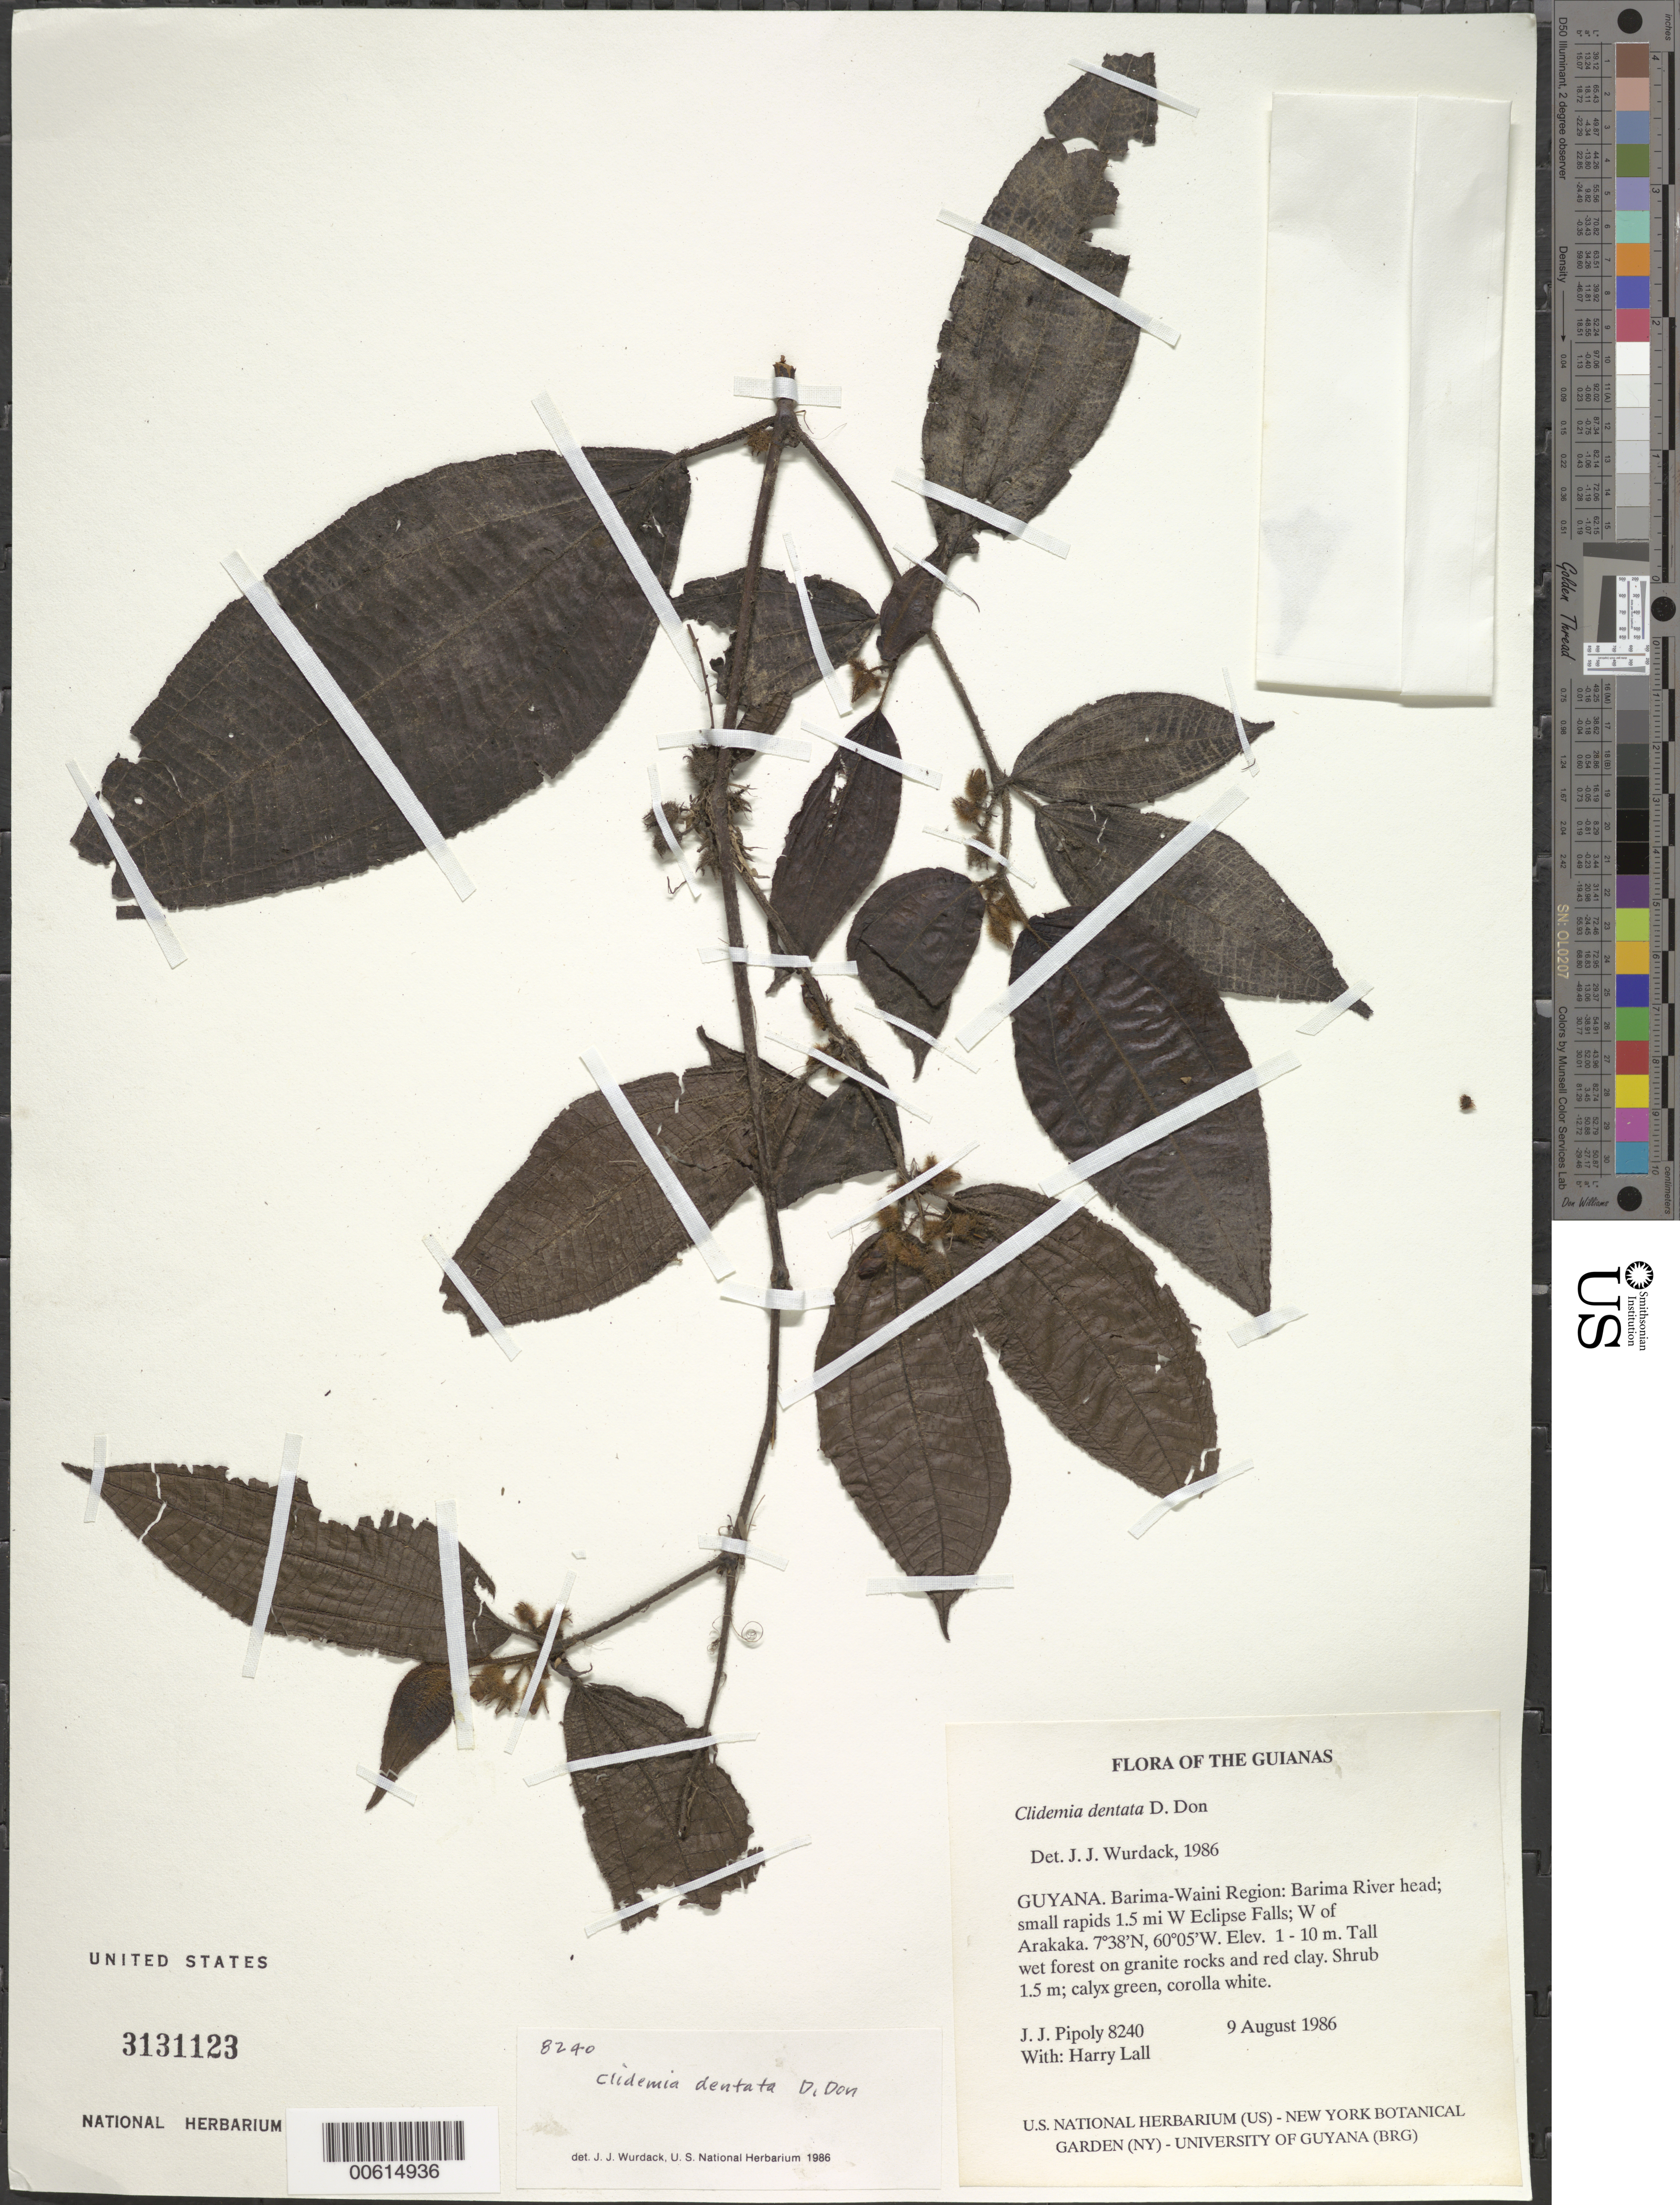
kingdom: Plantae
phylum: Tracheophyta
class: Magnoliopsida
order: Myrtales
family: Melastomataceae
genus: Clidemia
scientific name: Clidemia dentata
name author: D. Don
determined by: Wurdack, John J., (US), US (UNITED STATES)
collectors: J. J. Pipoly & H. Lall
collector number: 8240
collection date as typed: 9 August 1986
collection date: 1986-08-09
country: Guyana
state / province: Barima-Waini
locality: Barima River head; small rapids 1.5 mi W Eclipse Falls; W of Arakaka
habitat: Tall wet forest on granite rocks and red clay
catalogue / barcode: US 3131123